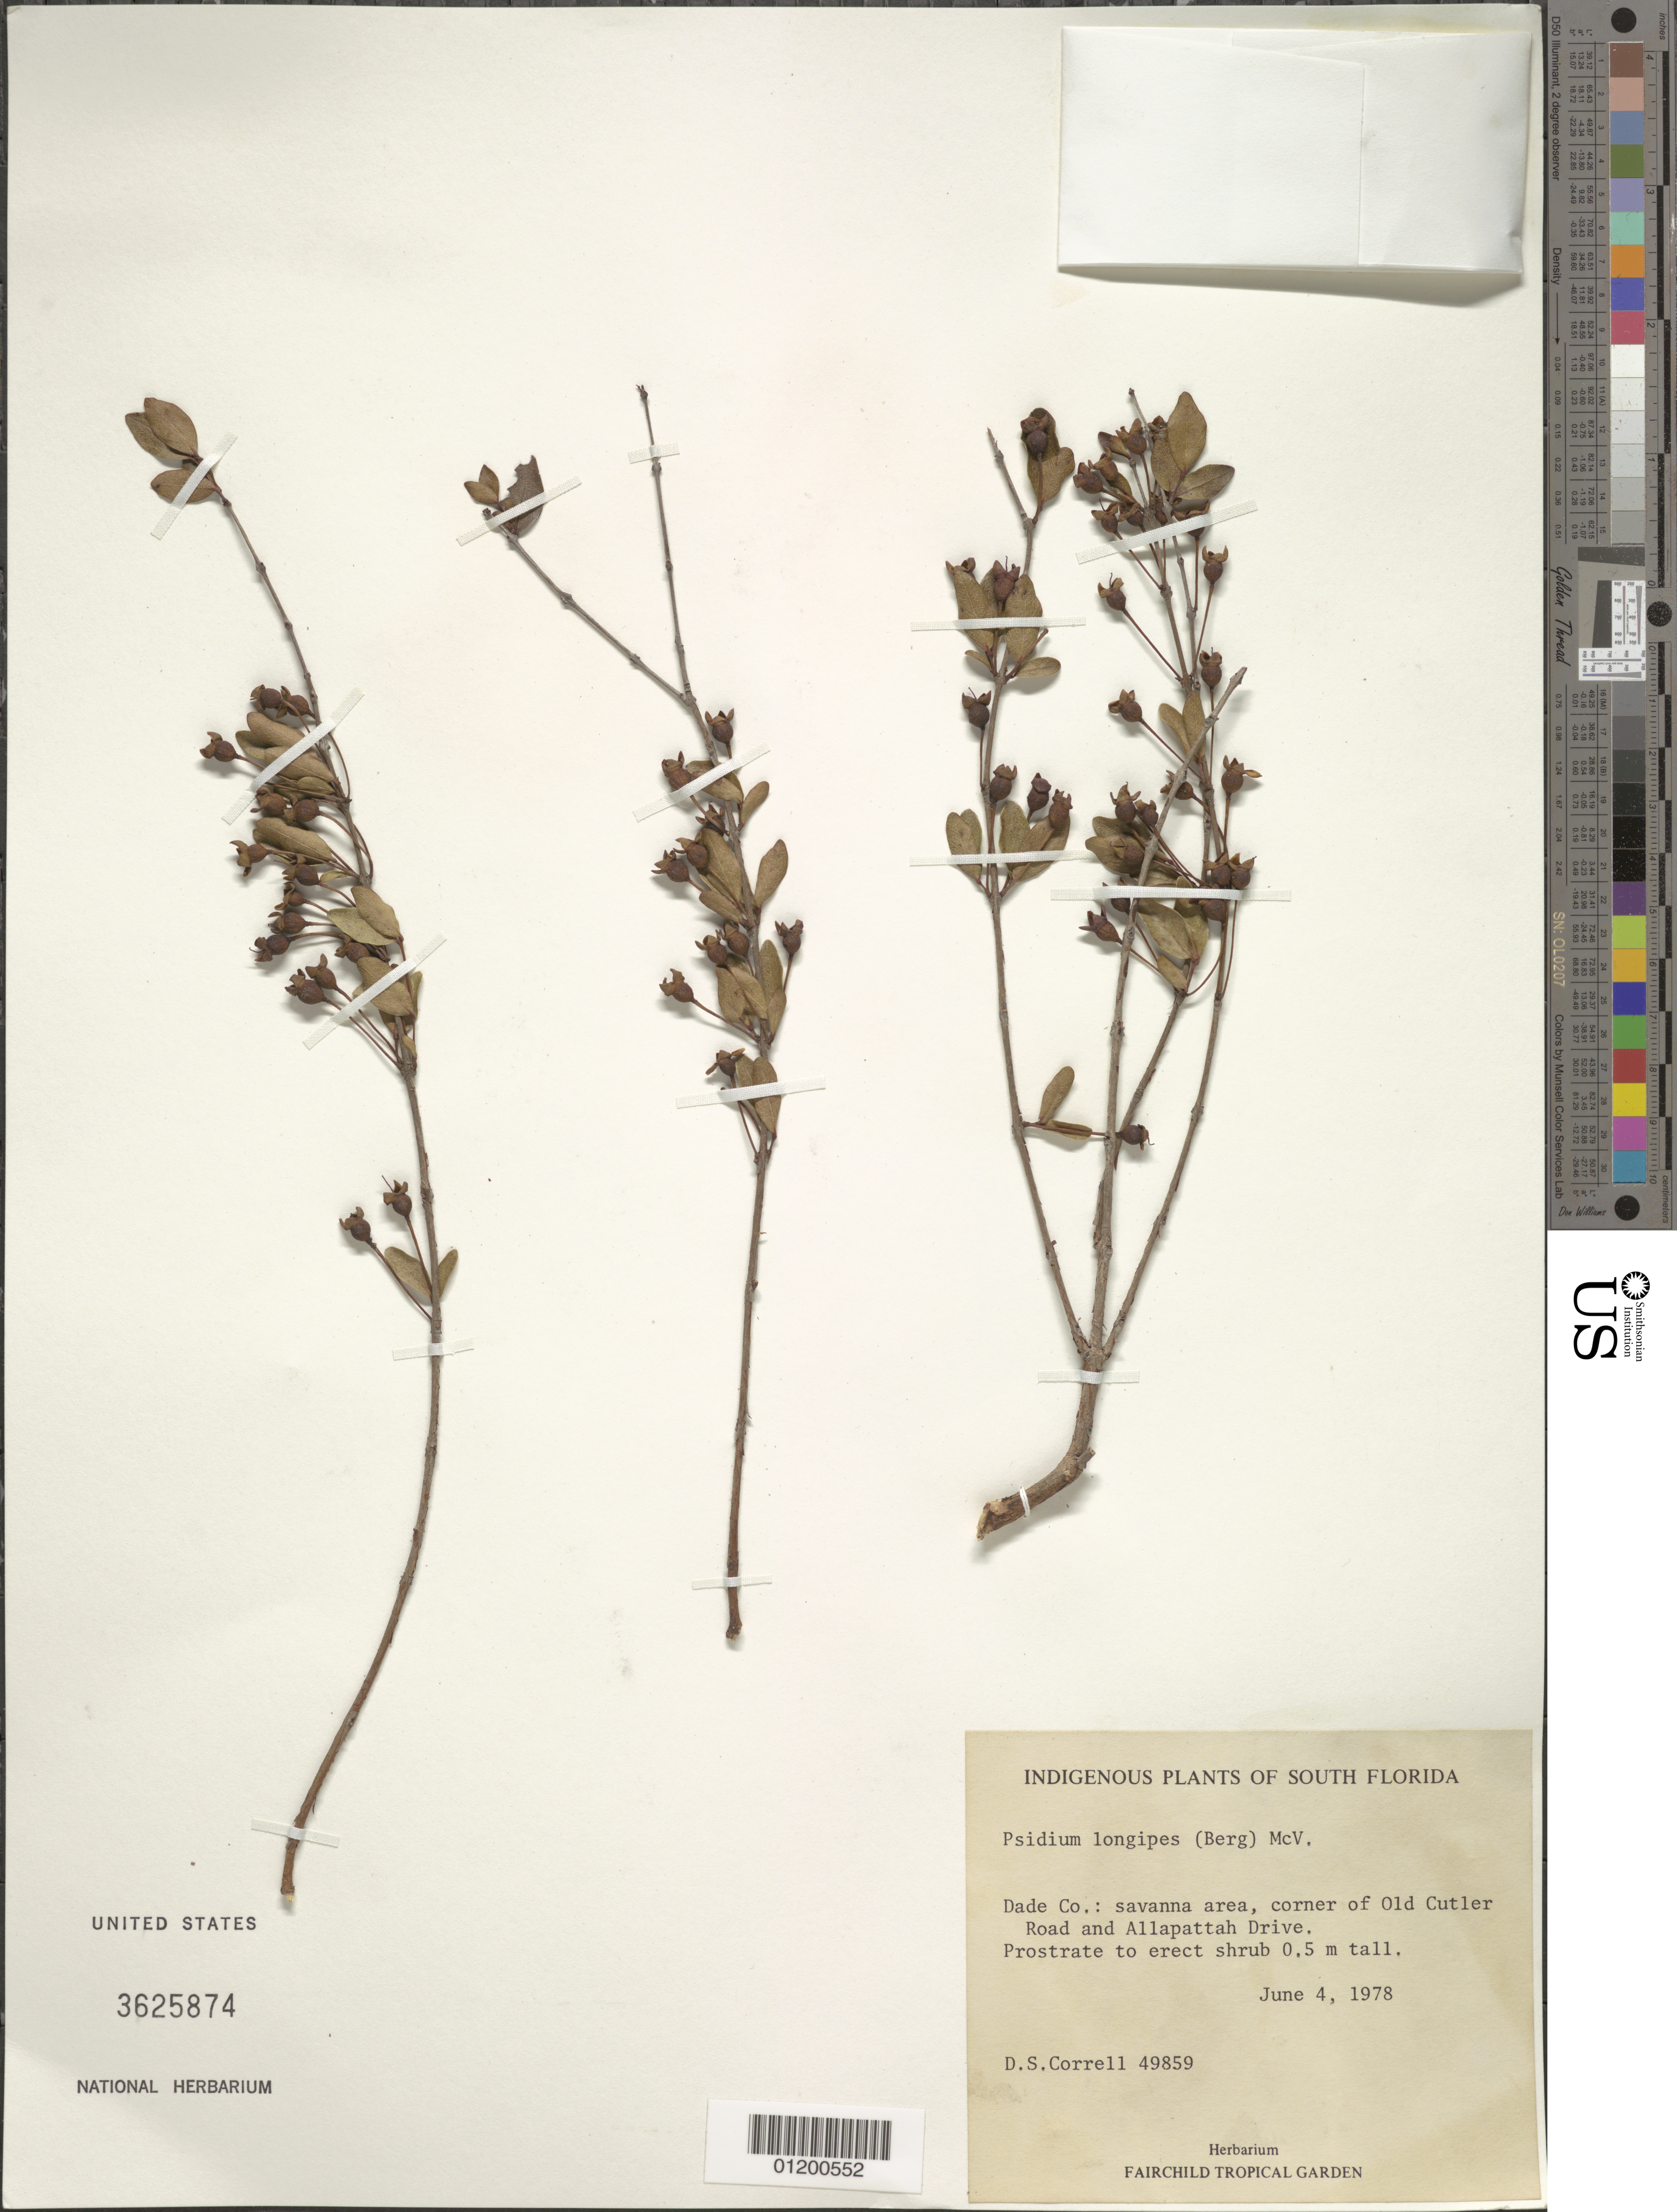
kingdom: Plantae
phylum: Tracheophyta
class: Magnoliopsida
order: Myrtales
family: Myrtaceae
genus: Psidium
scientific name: Psidium longipes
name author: (O. Berg) McVaugh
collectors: D. S. Correll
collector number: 49859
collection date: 1978-06-04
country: United States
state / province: Florida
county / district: Dade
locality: Savanna area, corner of Old Cutler Road and Allapattah Drive.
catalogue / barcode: US 3625874